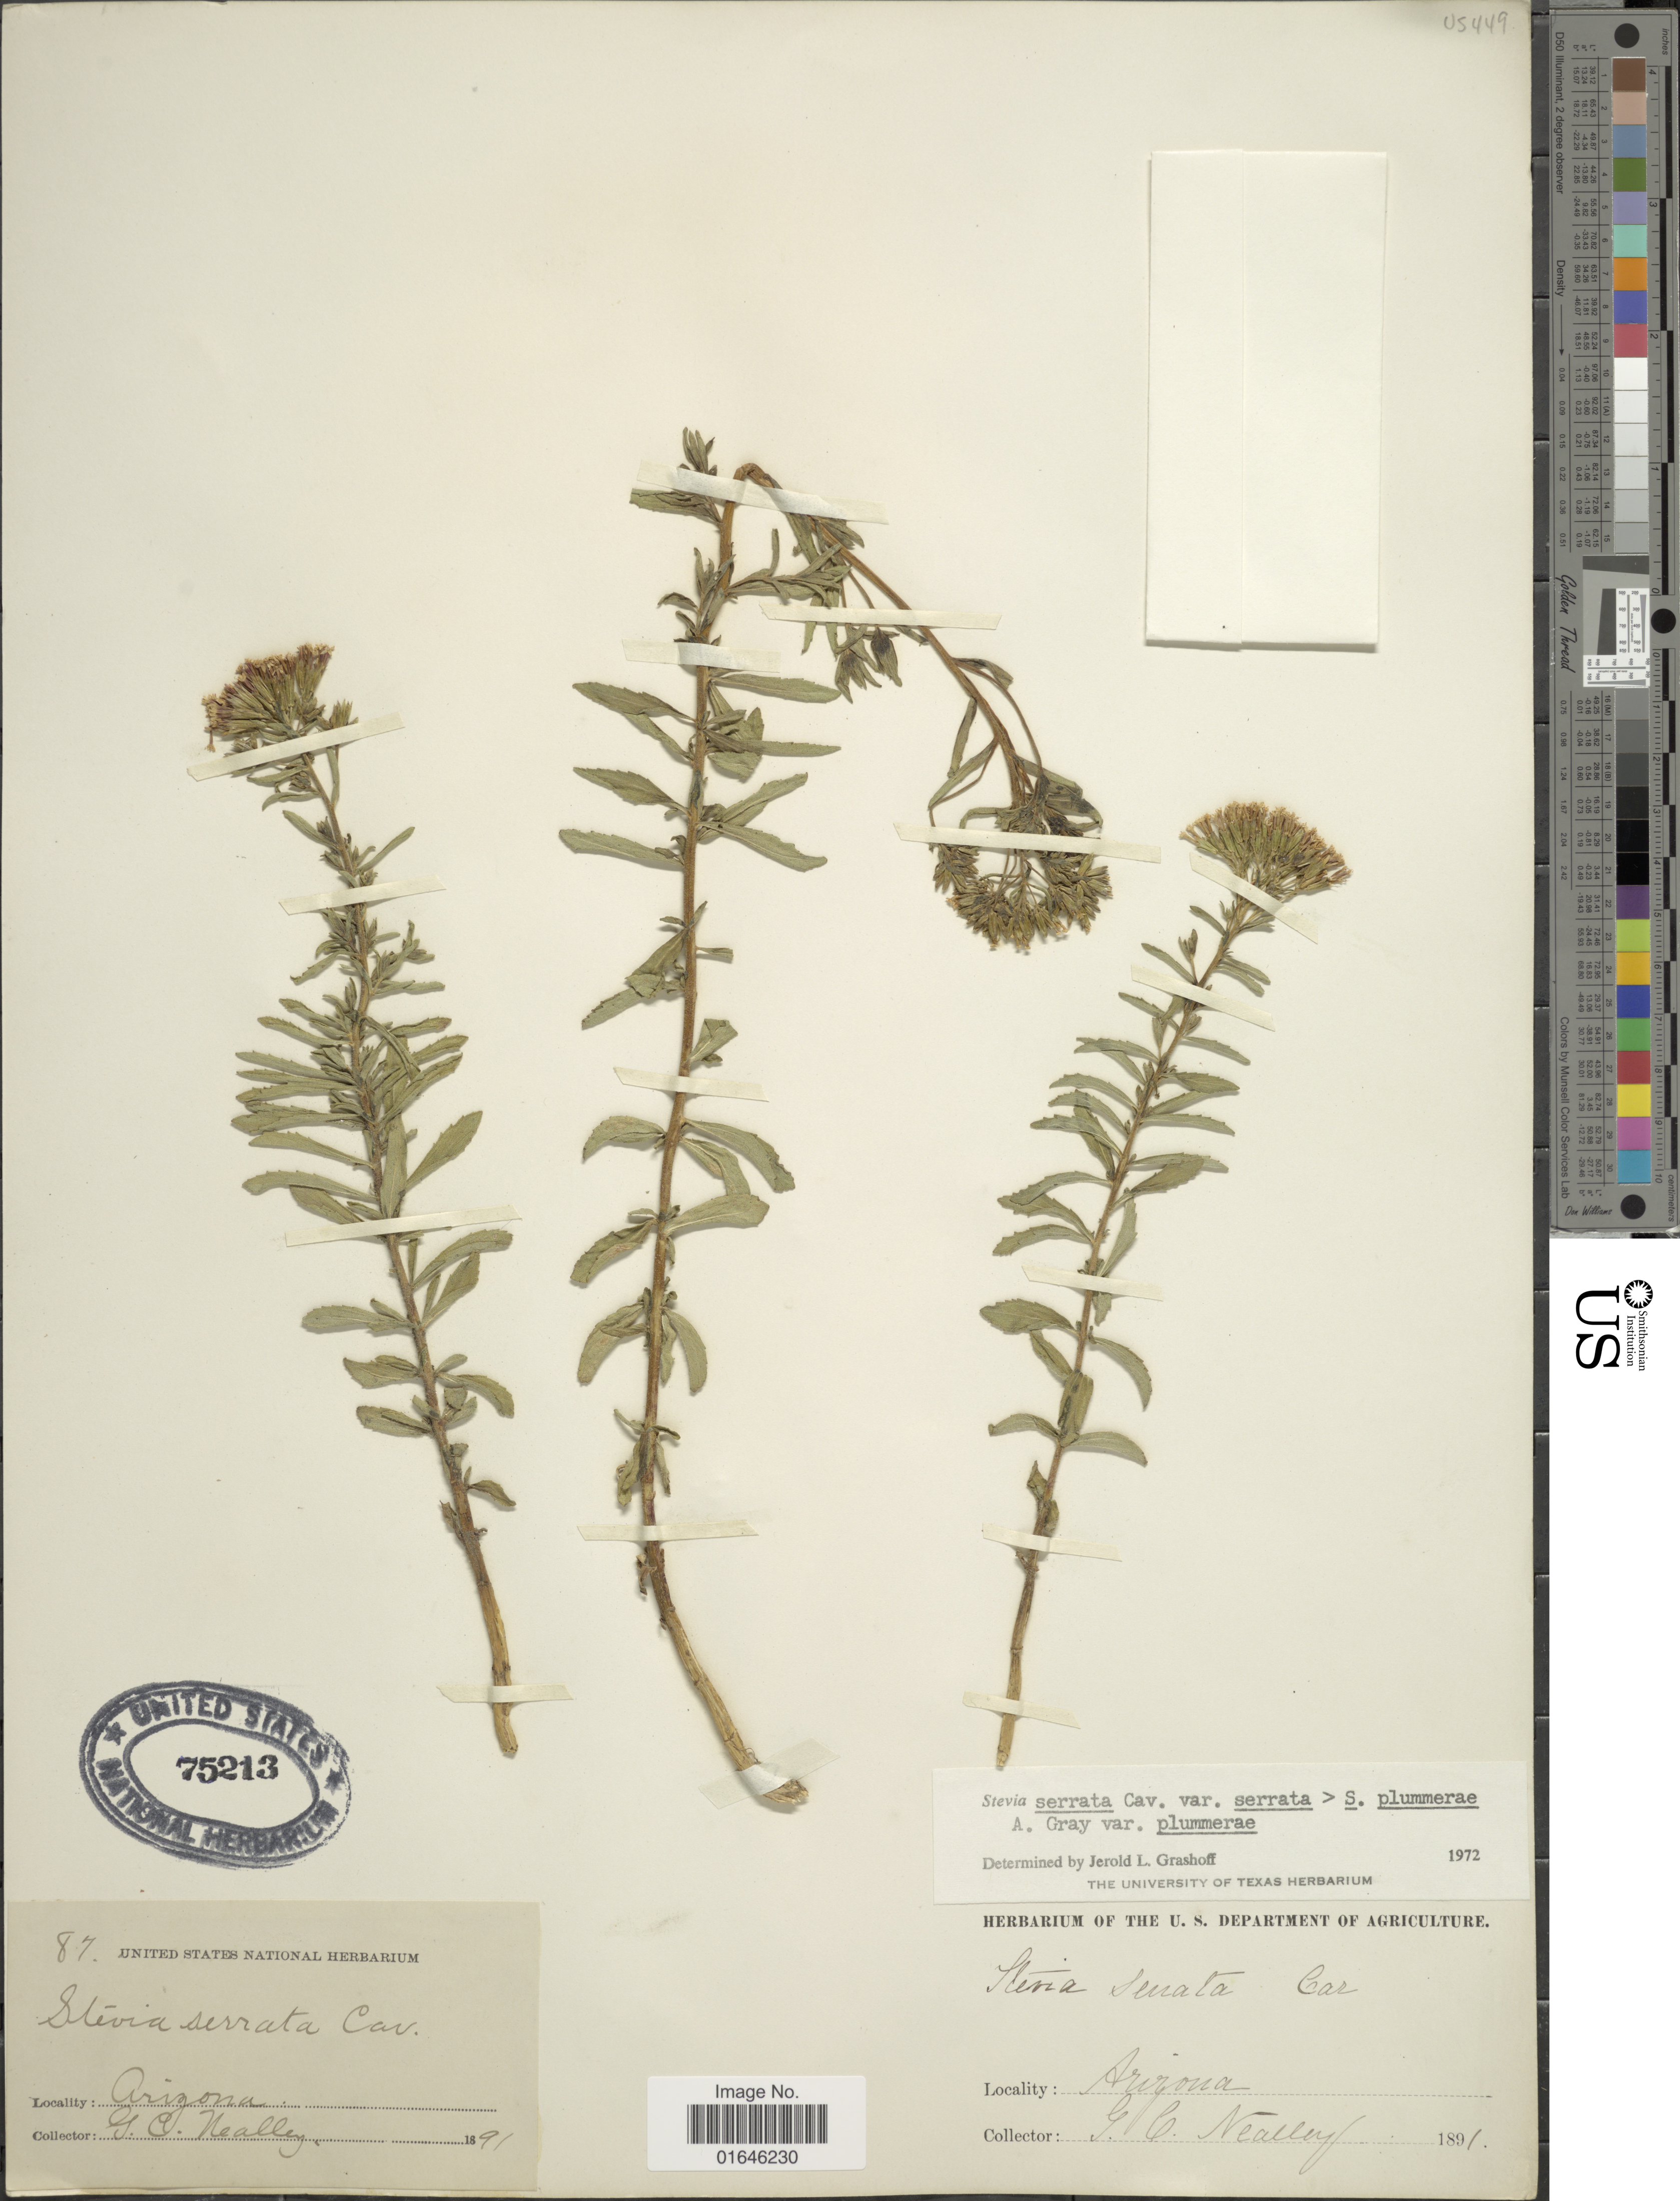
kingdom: Plantae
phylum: Tracheophyta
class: Magnoliopsida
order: Asterales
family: Asteraceae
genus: Stevia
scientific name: Stevia serrata x S. plummerae A. Gray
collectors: G. Neally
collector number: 87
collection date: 1891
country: United States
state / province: Arizona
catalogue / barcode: US 75213